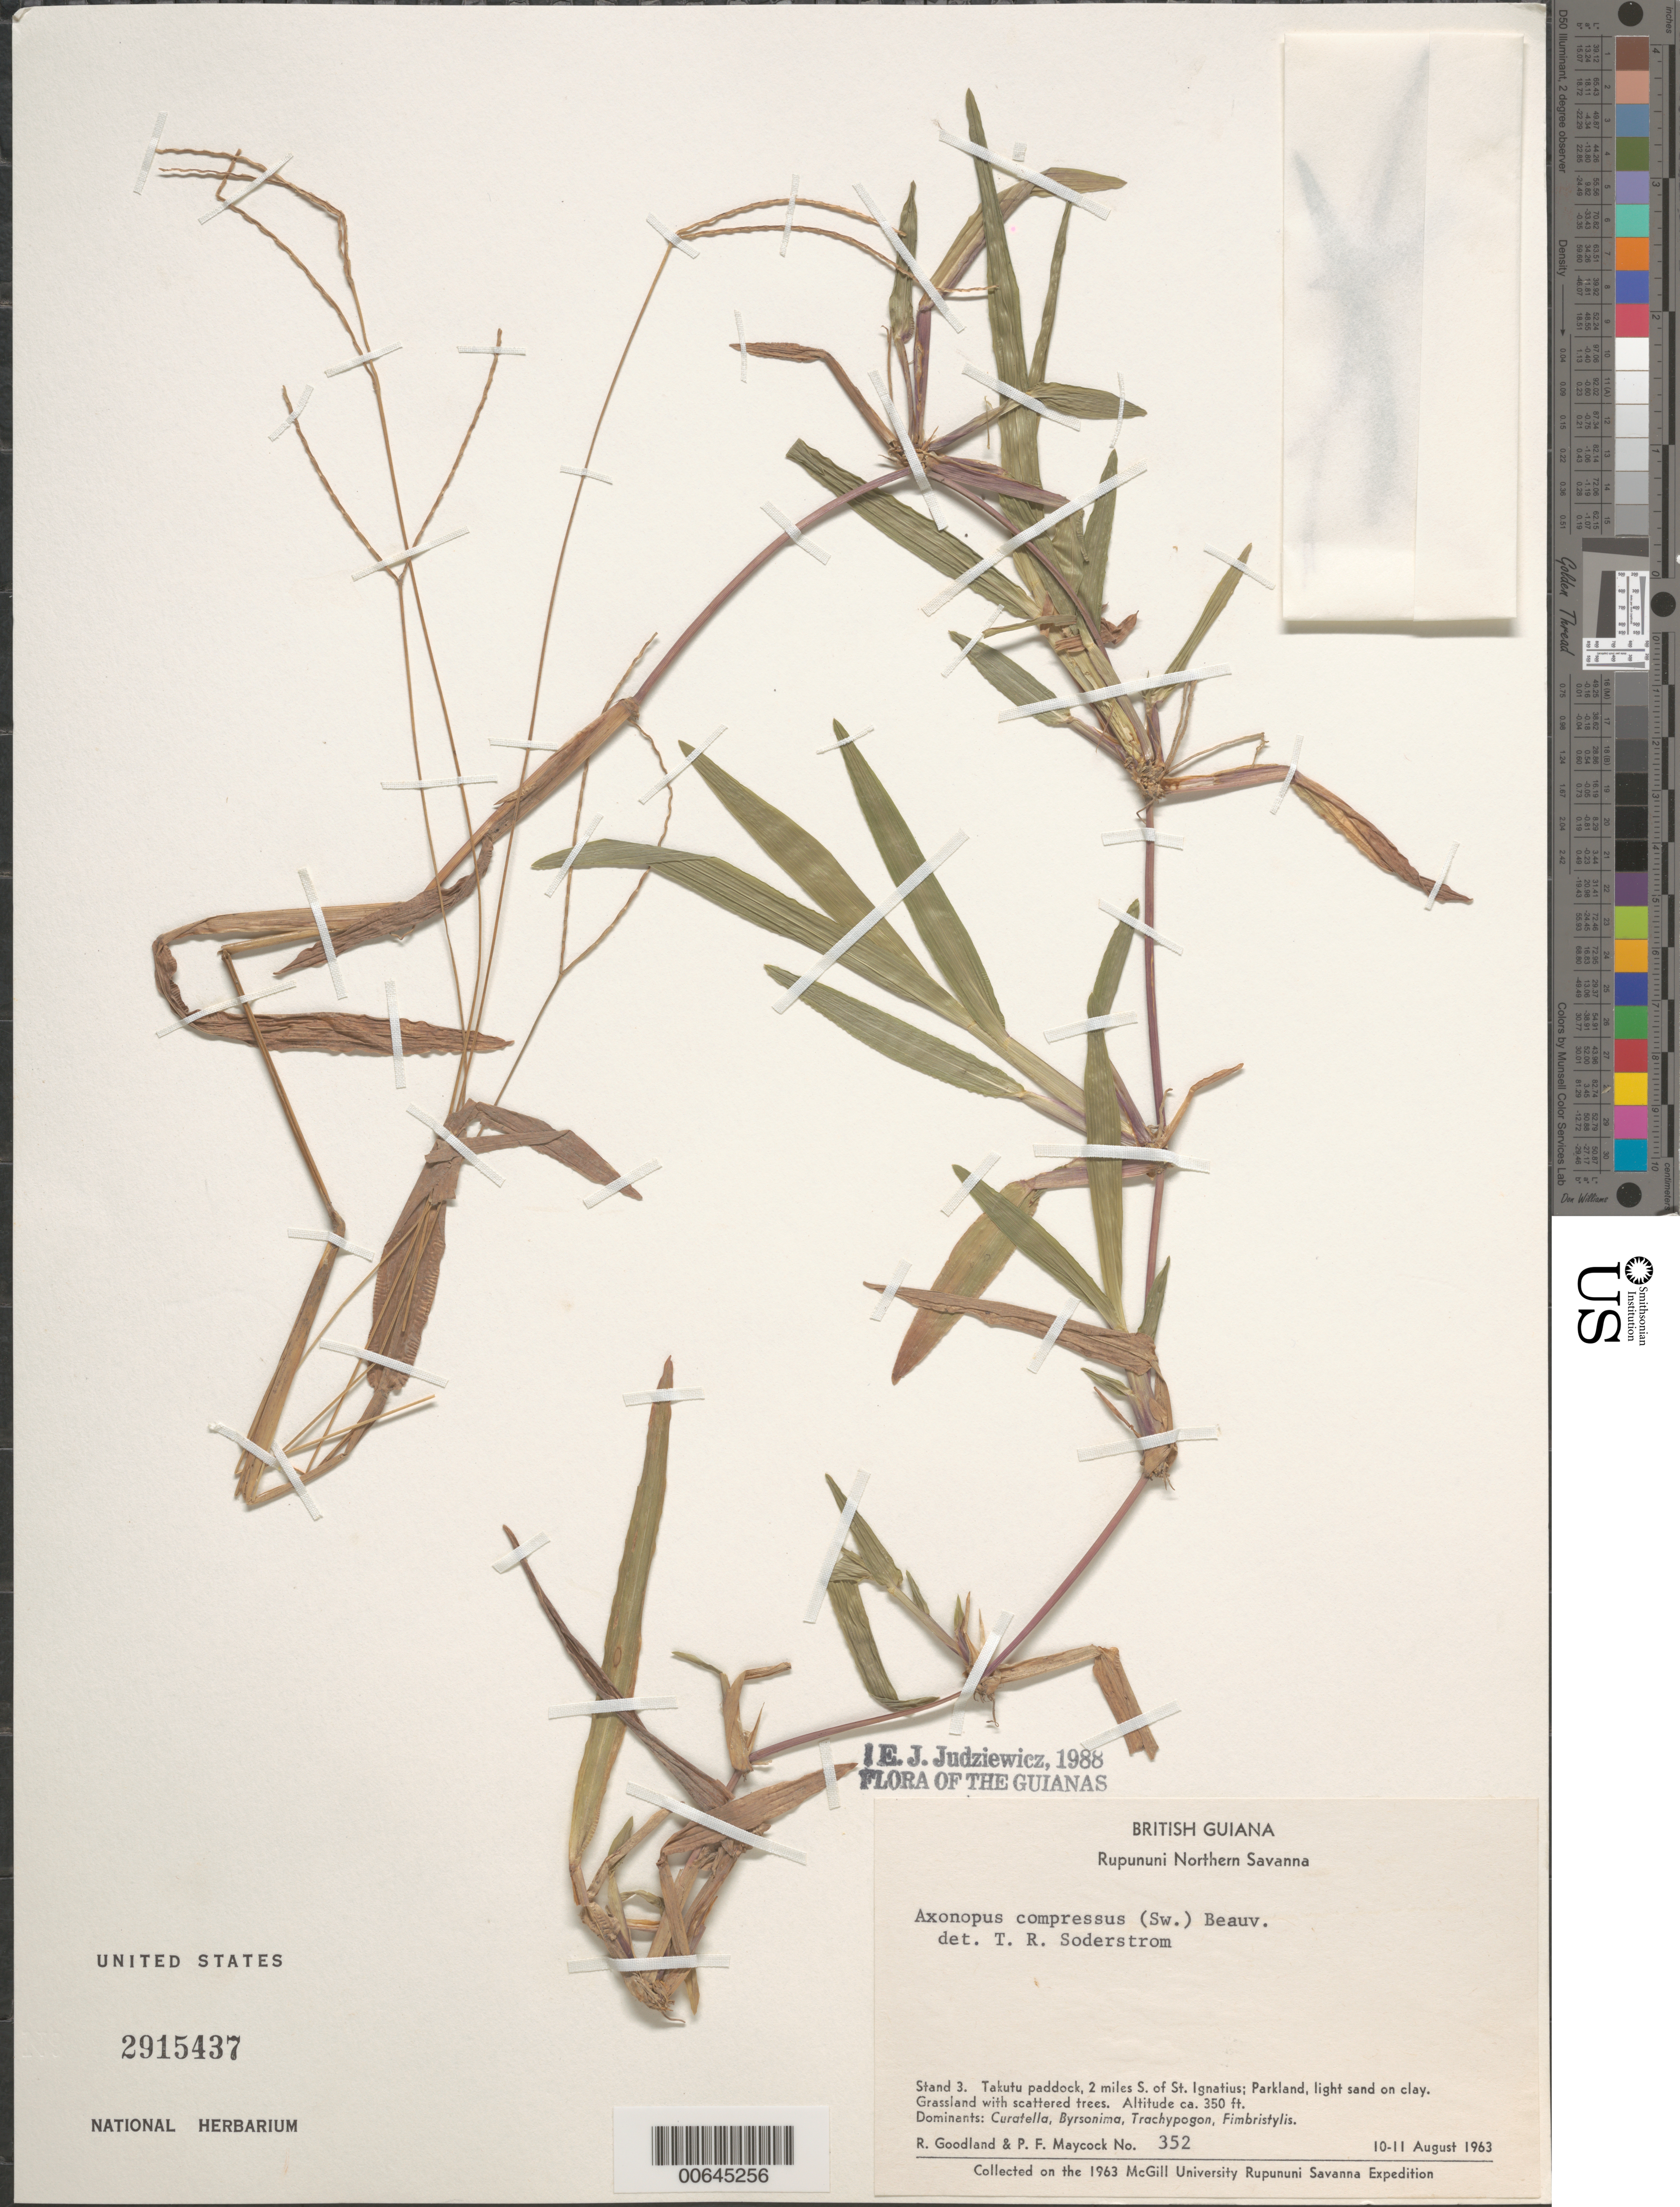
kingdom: Plantae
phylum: Tracheophyta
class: Liliopsida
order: Poales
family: Poaceae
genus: Axonopus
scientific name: Axonopus compressus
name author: (Sw.) P. Beauv.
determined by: Judziewicz, E. J.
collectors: R. Goodland & P. Maycock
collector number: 352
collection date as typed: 10-Aug-63 to 11-Aug-63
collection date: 1963-08-10/1963-08-11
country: Guyana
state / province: U. Takutu-U. Essequibo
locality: Rupununi Northern Savanna, St. Ignatius, 2 mi. S of; near Takutu; Takutu paddock, Parkland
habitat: Light sand on clay. Grassland with scattered trees. Dominants: Curatella, Byrsonima, Trachypogon, Fimbristylis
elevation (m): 107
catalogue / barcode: US 2915437